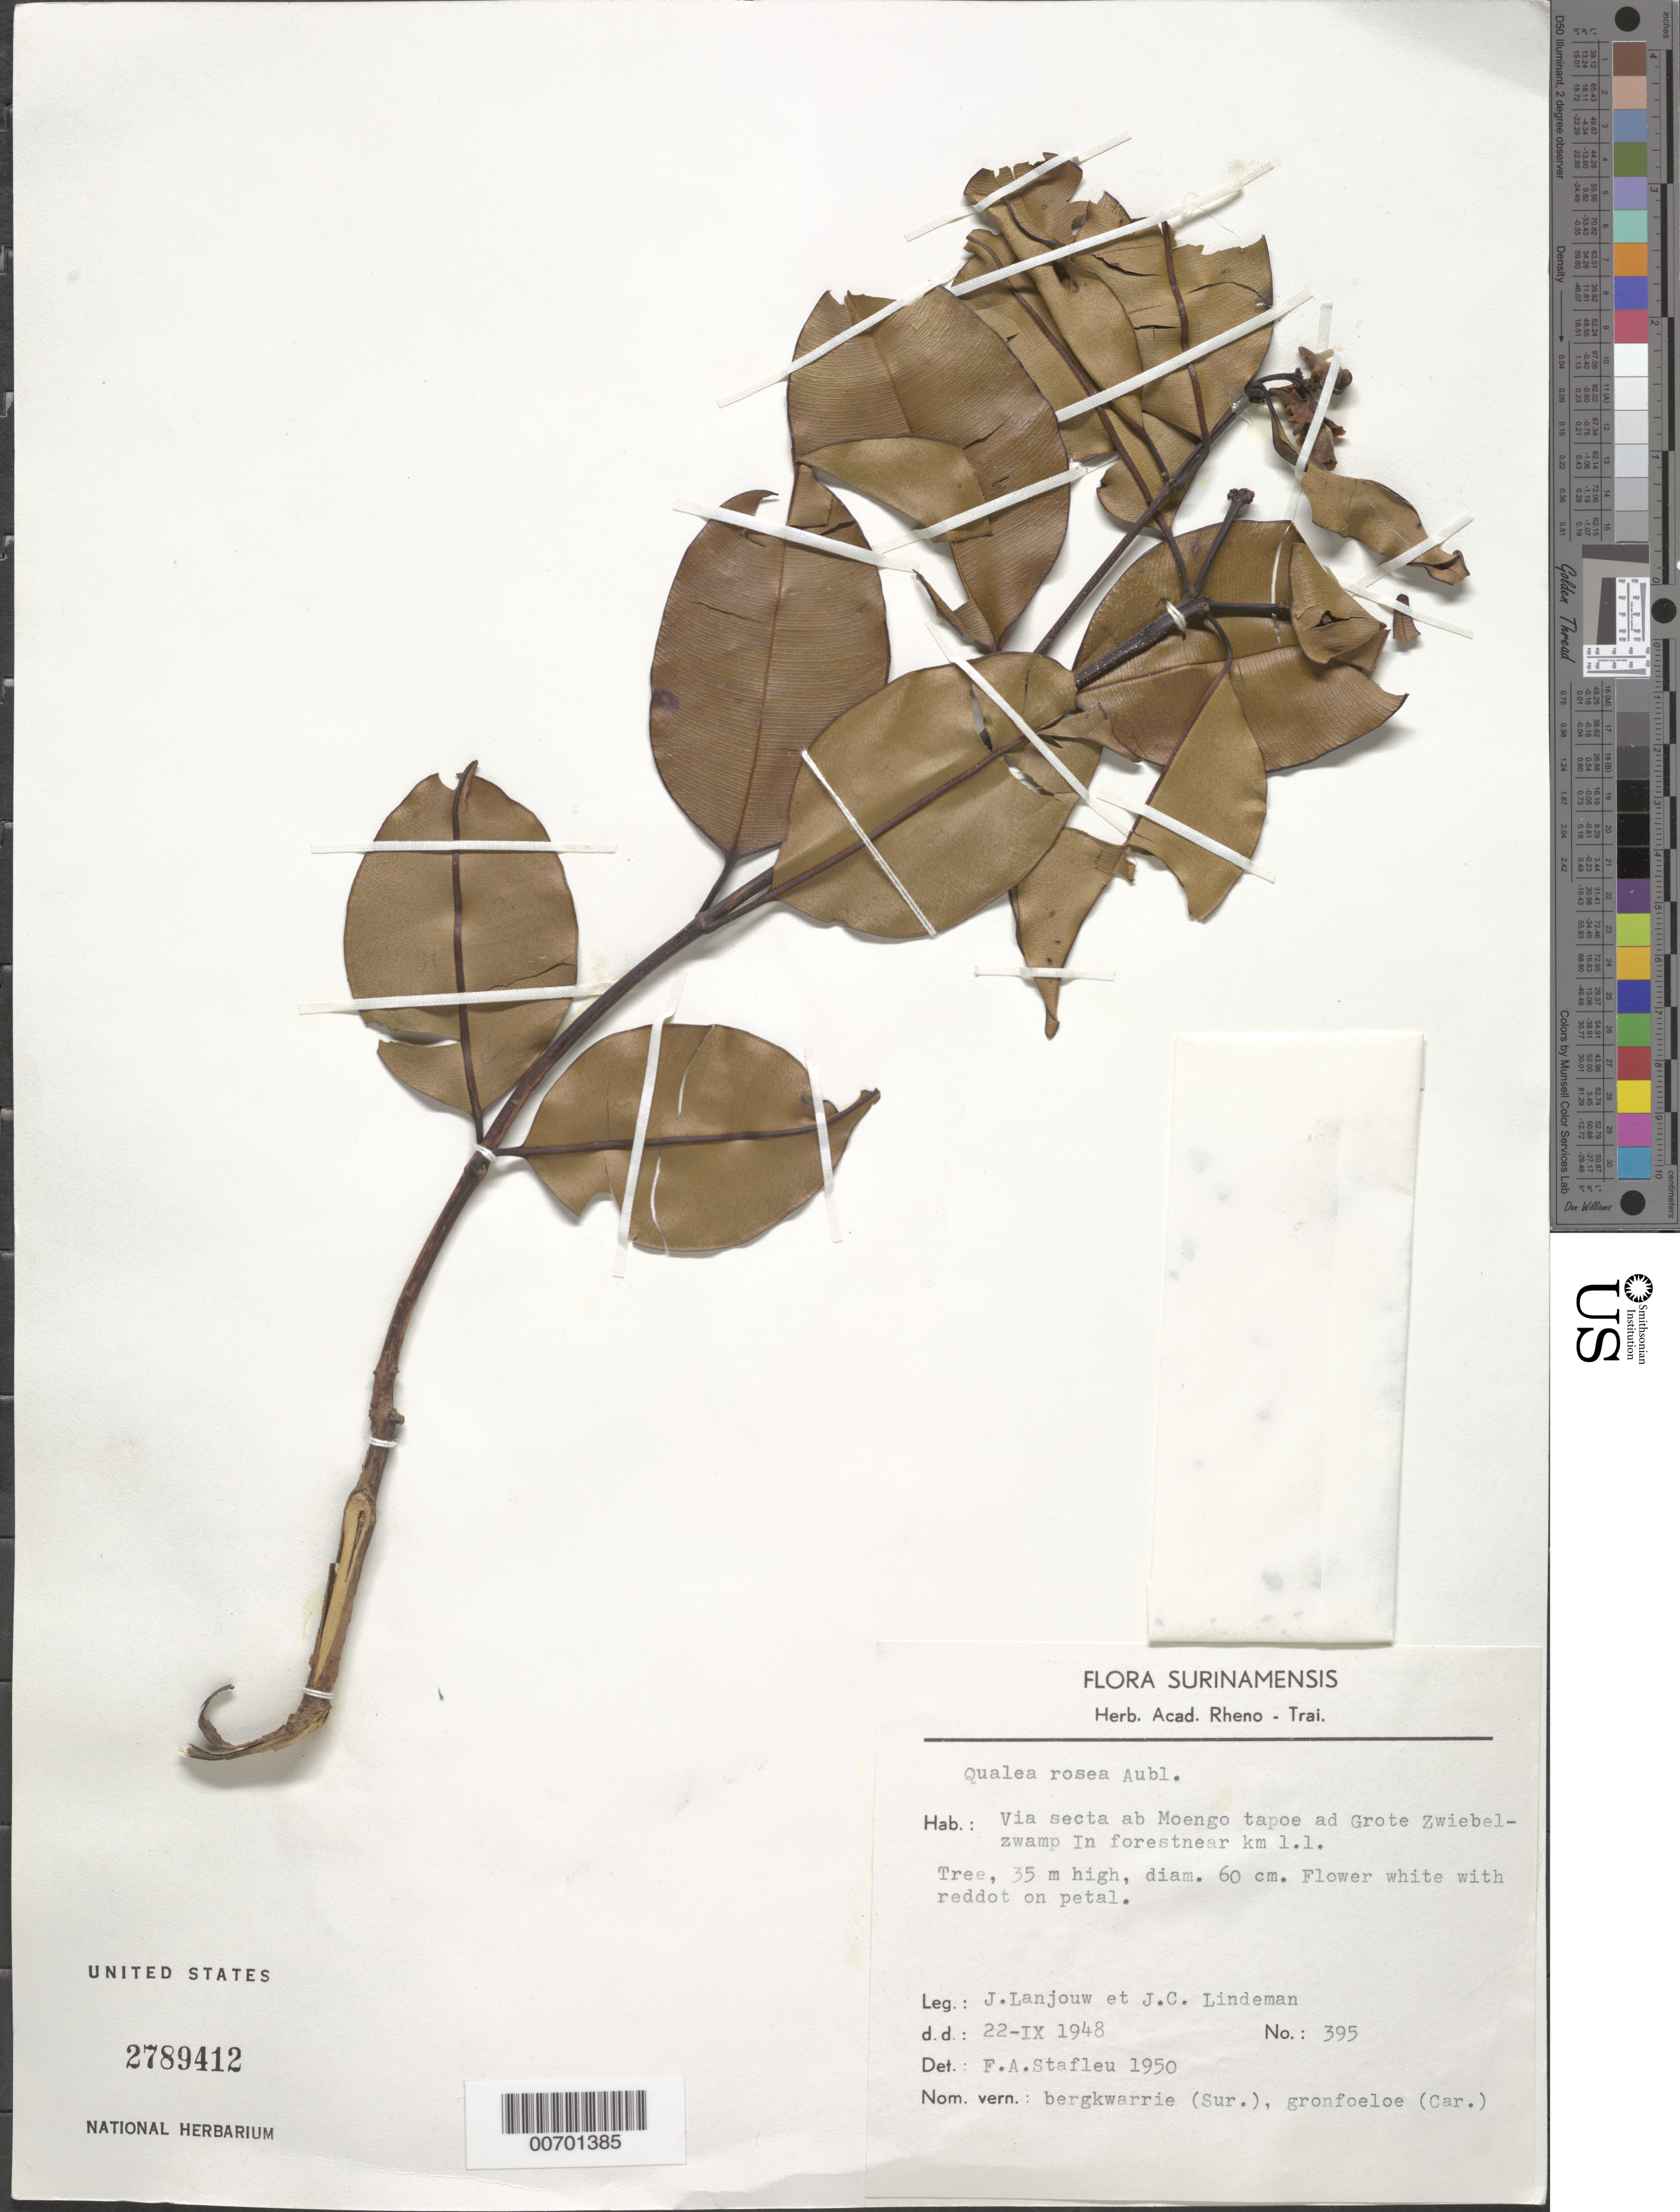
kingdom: Plantae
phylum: Tracheophyta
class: Magnoliopsida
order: Myrtales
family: Vochysiaceae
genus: Qualea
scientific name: Qualea rosea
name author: Aubl.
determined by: Stafleu, F. A.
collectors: J. Lanjouw & J. C. Lindeman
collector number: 48 395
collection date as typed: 22-Sep-48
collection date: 1948-09-22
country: Suriname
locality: Moengo Tapoe to Grote Zwiebelzwamp, rainforest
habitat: Forest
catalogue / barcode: US 2789412